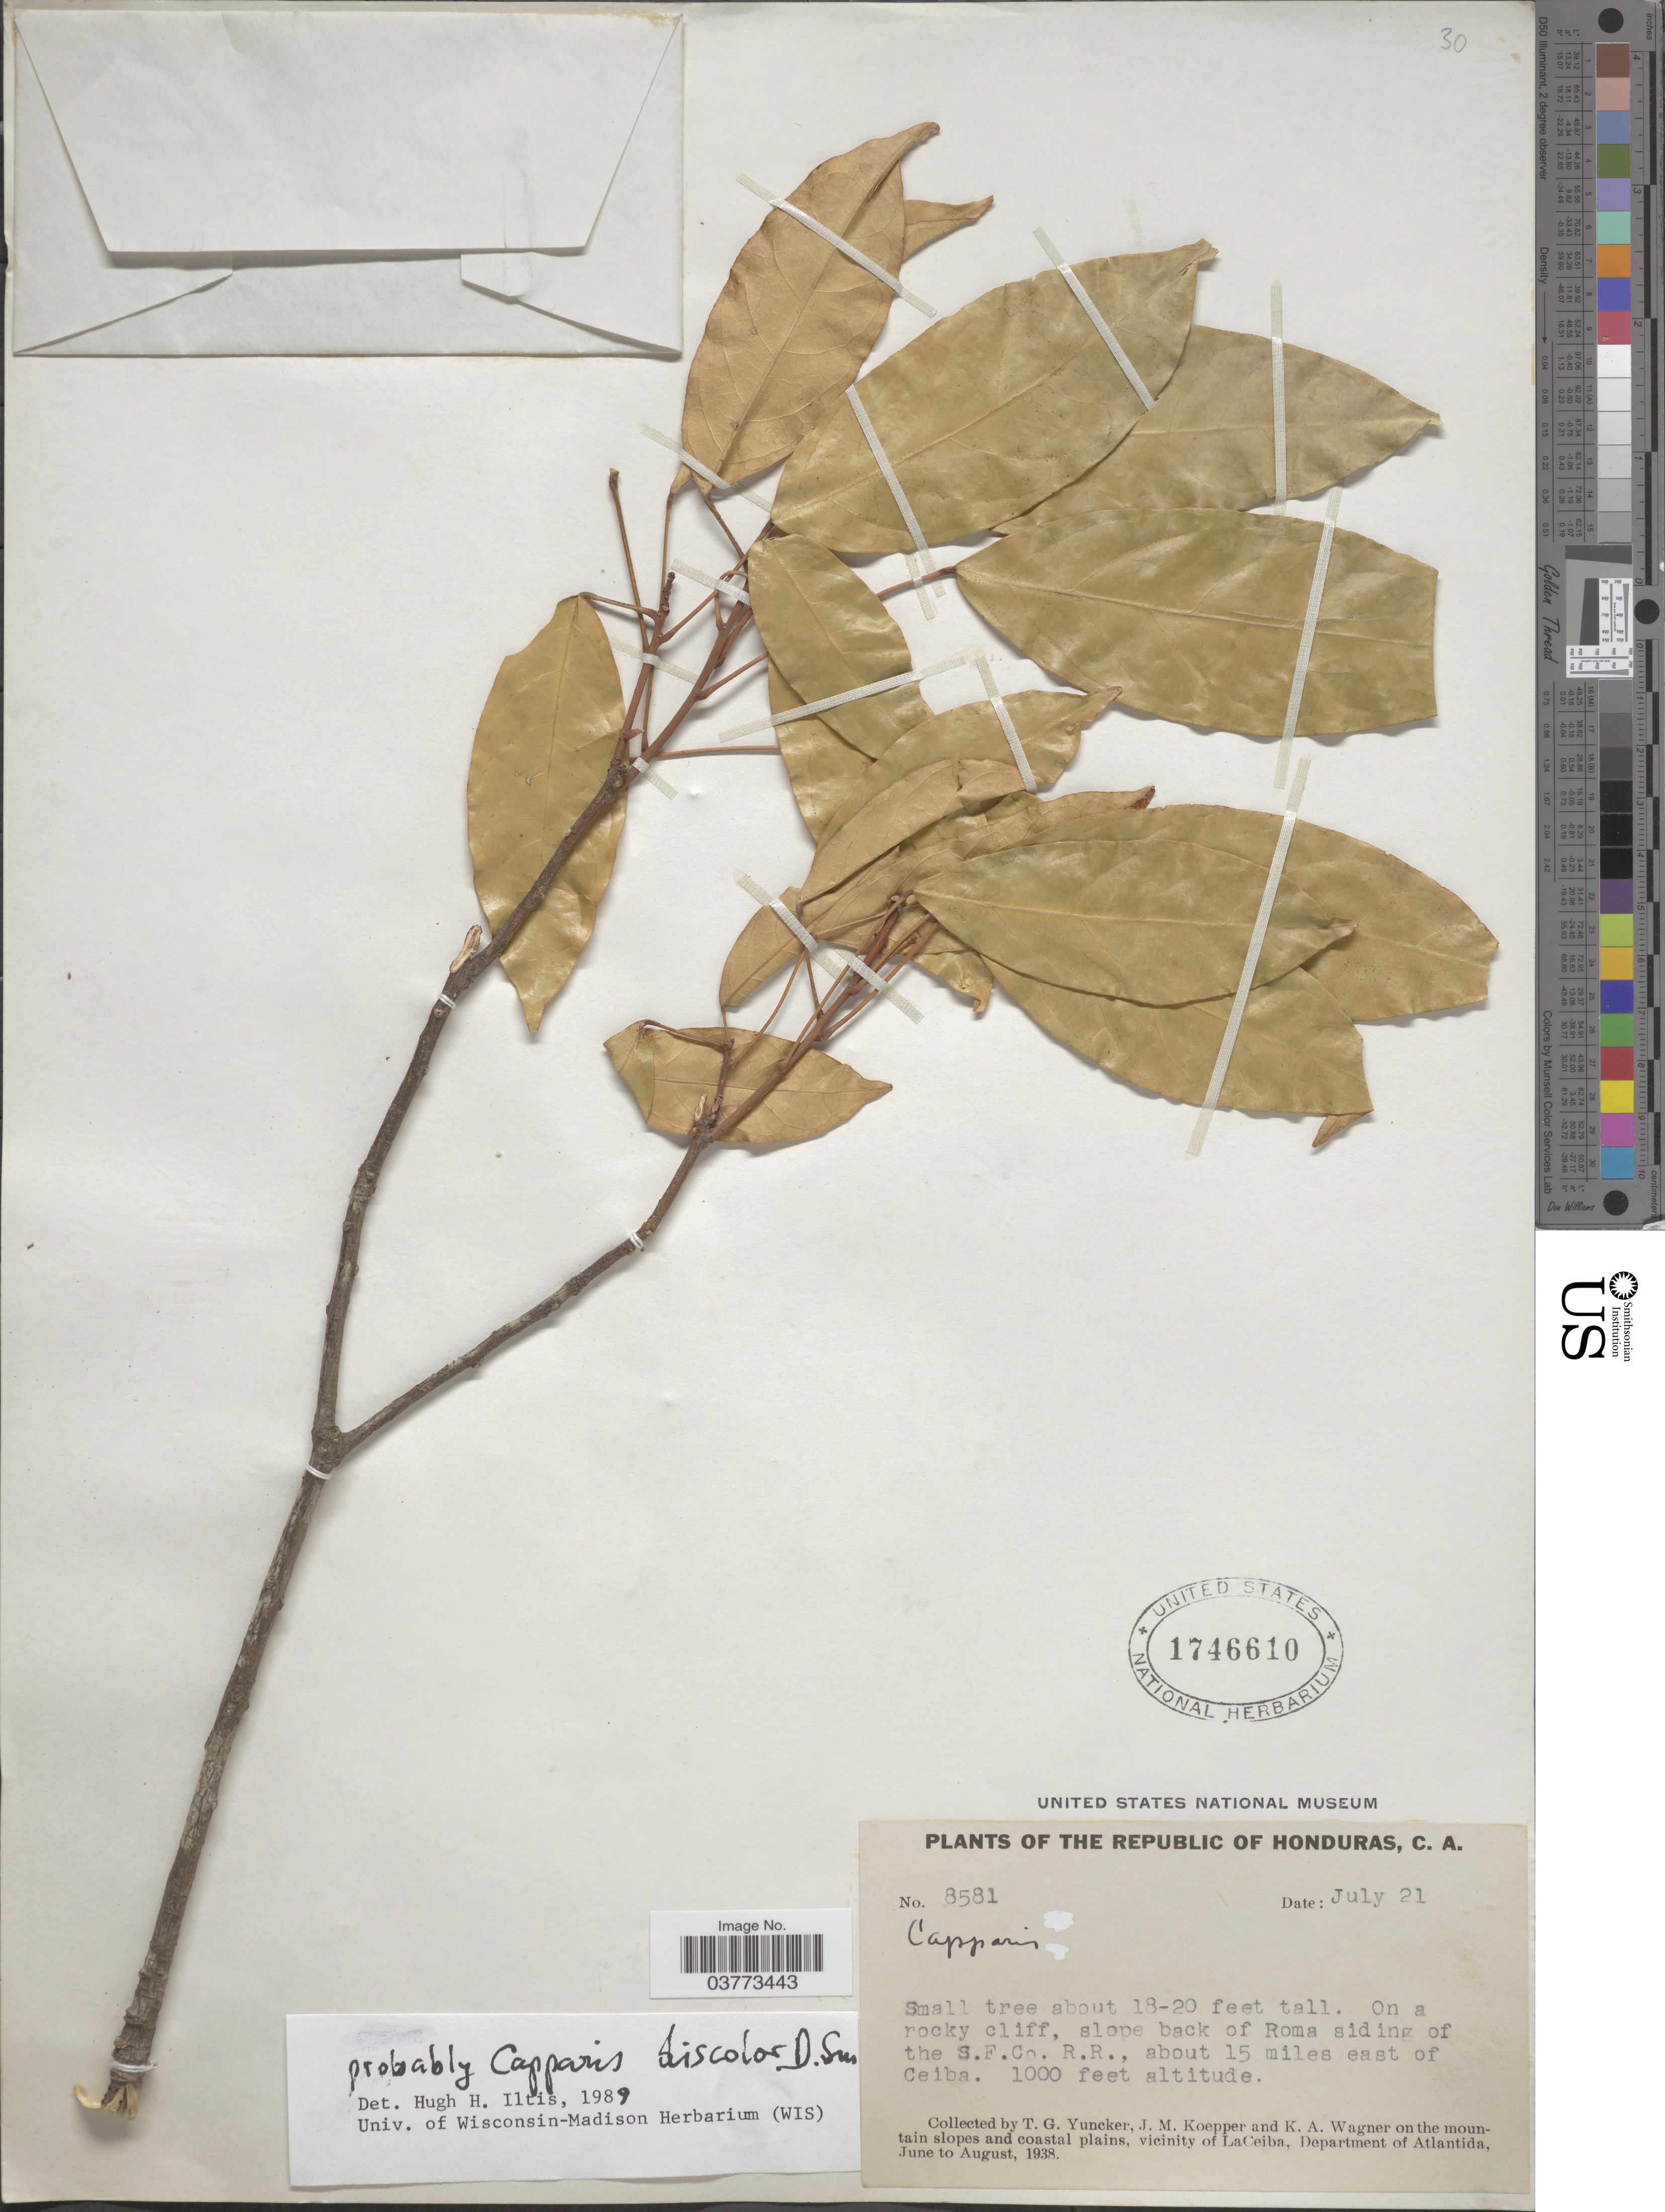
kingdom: Plantae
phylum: Tracheophyta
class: Magnoliopsida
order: Brassicales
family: Capparaceae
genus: Capparidastrum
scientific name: Capparidastrum discolor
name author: (Donn. Sm.) Iltis, H.H. & Cornejo, X.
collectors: T. G. Yuncker, J. M. Koepper & K. A. Wagner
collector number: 8581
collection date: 1938-07-21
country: Honduras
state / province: Atlantida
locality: The Republic of Honduras, C.A. On a rocky cliff, slope back of Roma sidin of the S.F.Co. R.R., about 15 miles east of Ceiba. On the mountain slopes and coastal plains, vicinity of LaCeiba, Department of Atlantida.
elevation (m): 305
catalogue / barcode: US 1746610